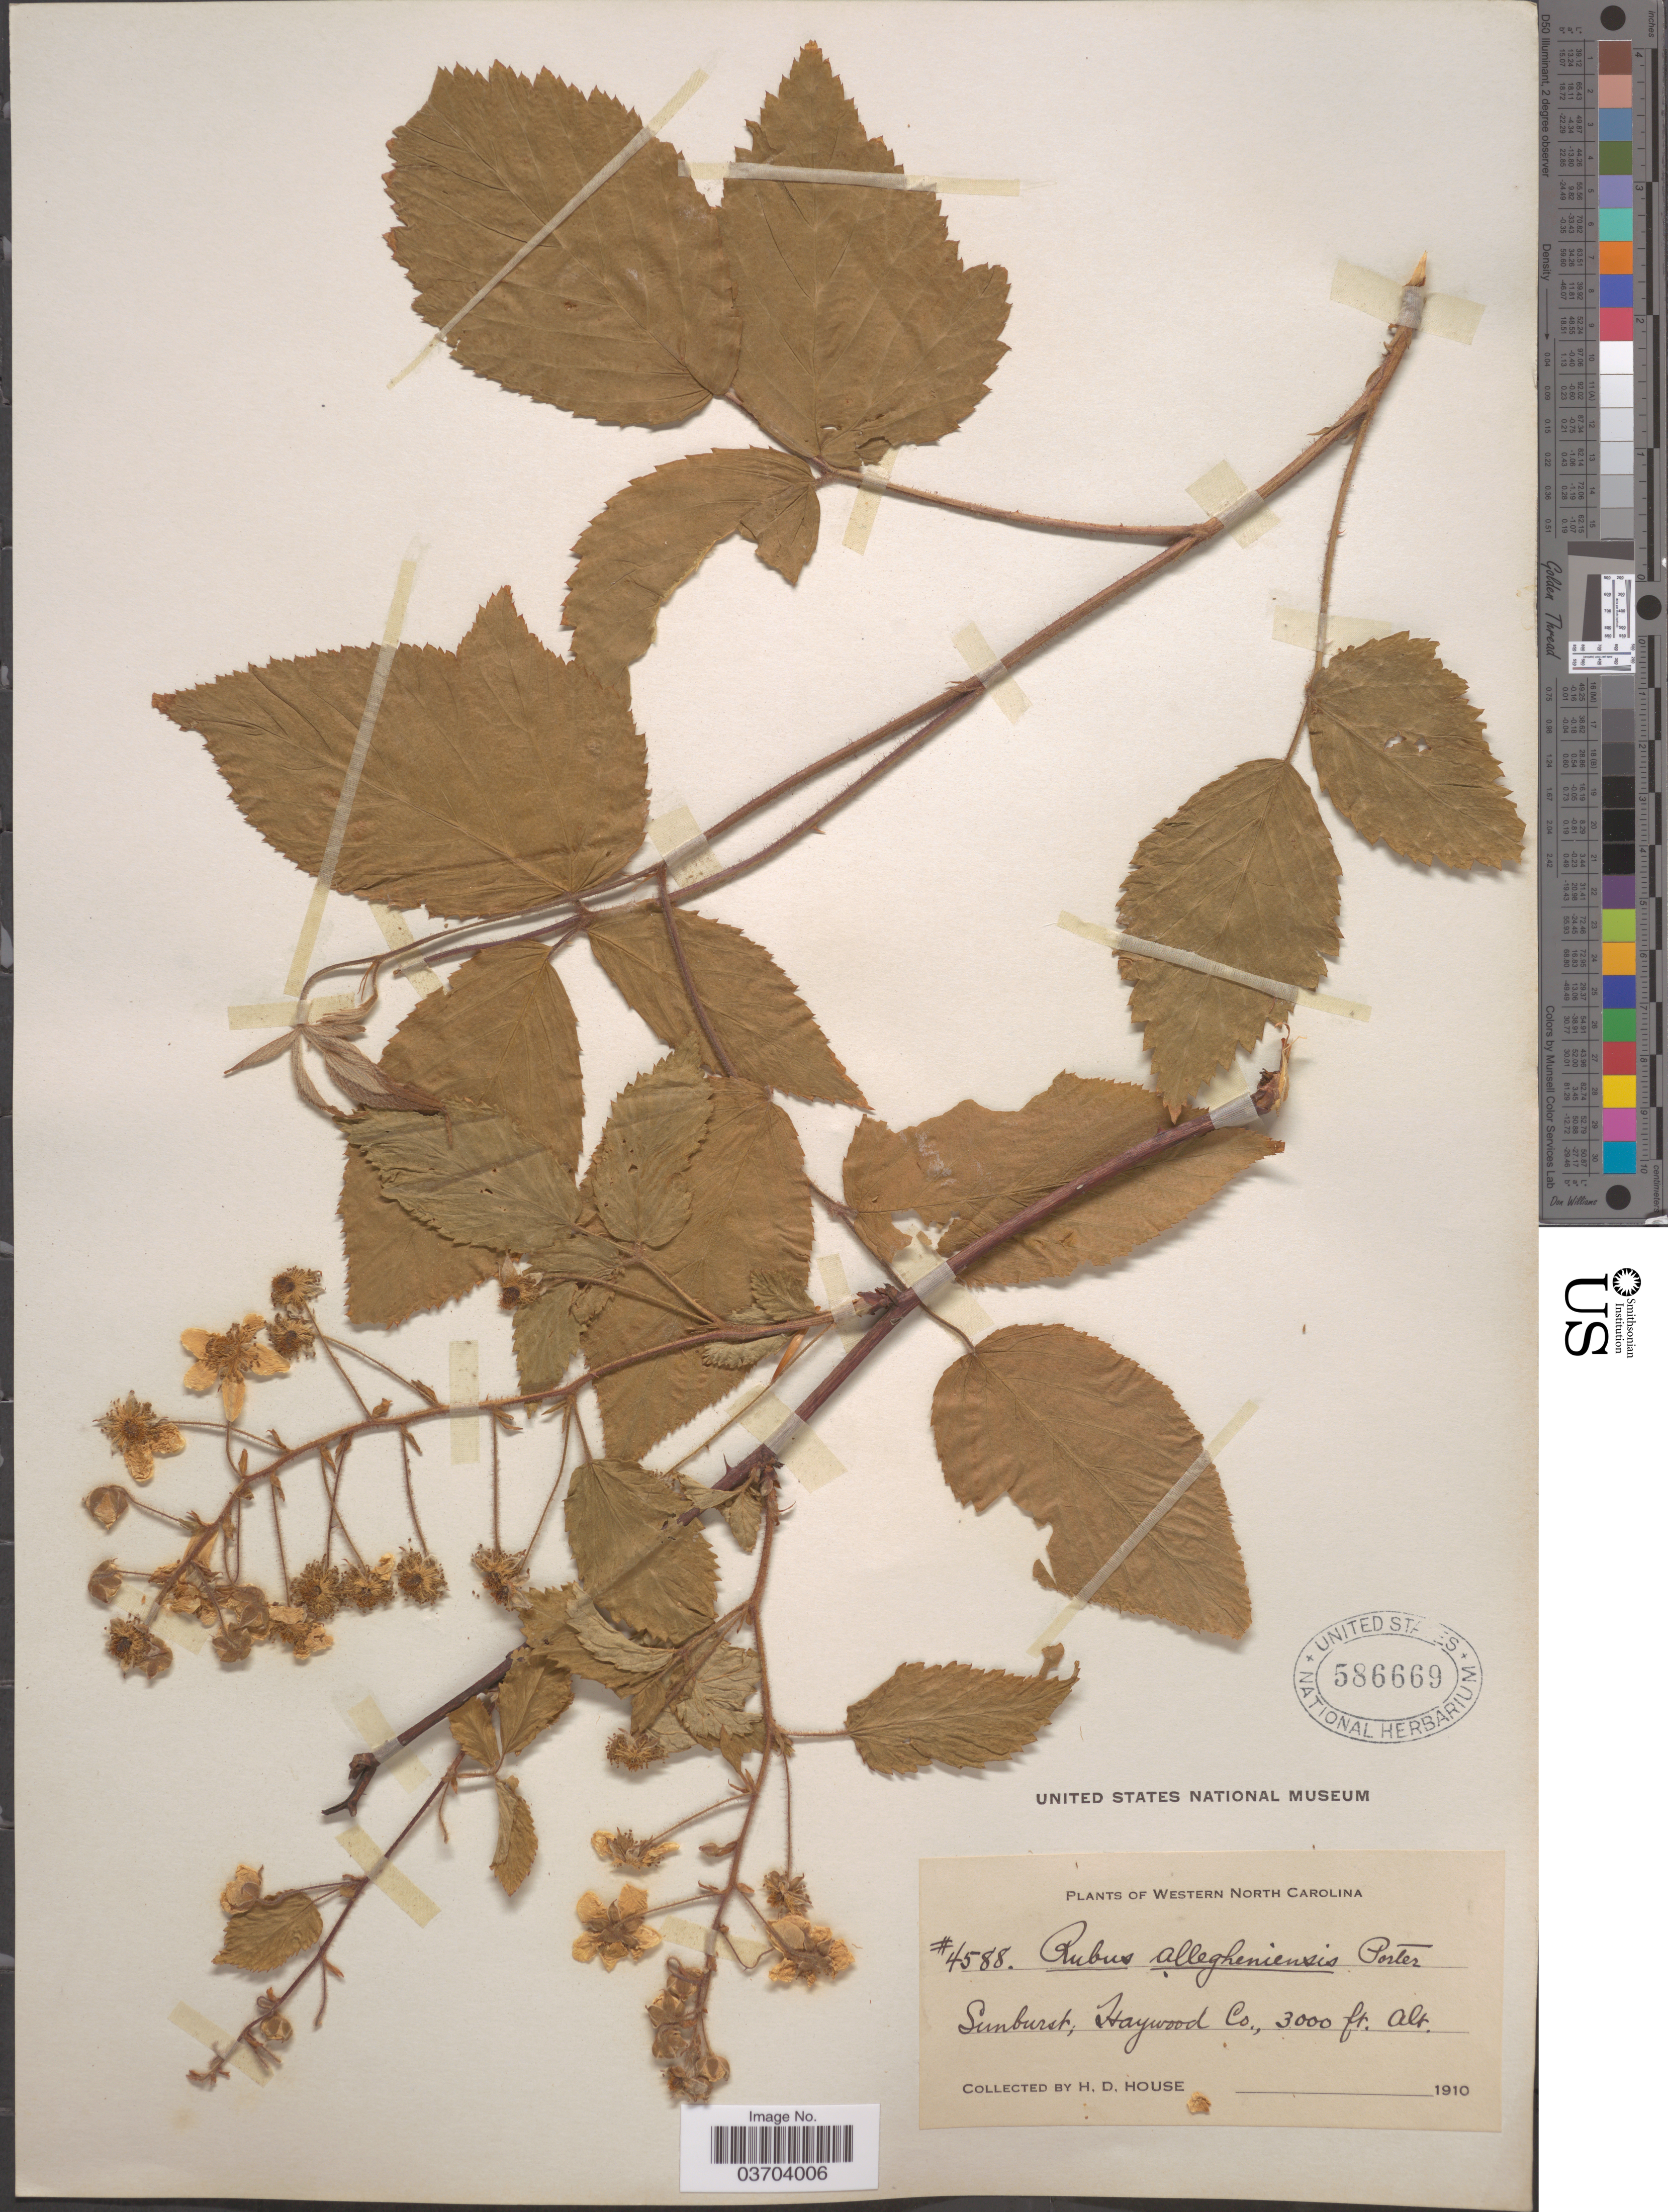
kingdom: Plantae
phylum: Tracheophyta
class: Magnoliopsida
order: Rosales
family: Rosaceae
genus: Rubus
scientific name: Rubus allegheniensis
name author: Porter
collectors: H. D. House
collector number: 4588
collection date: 1910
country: United States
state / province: North Carolina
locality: Western North Carolina. Sunburst, Haywood Co.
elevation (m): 914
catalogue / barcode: US 586669